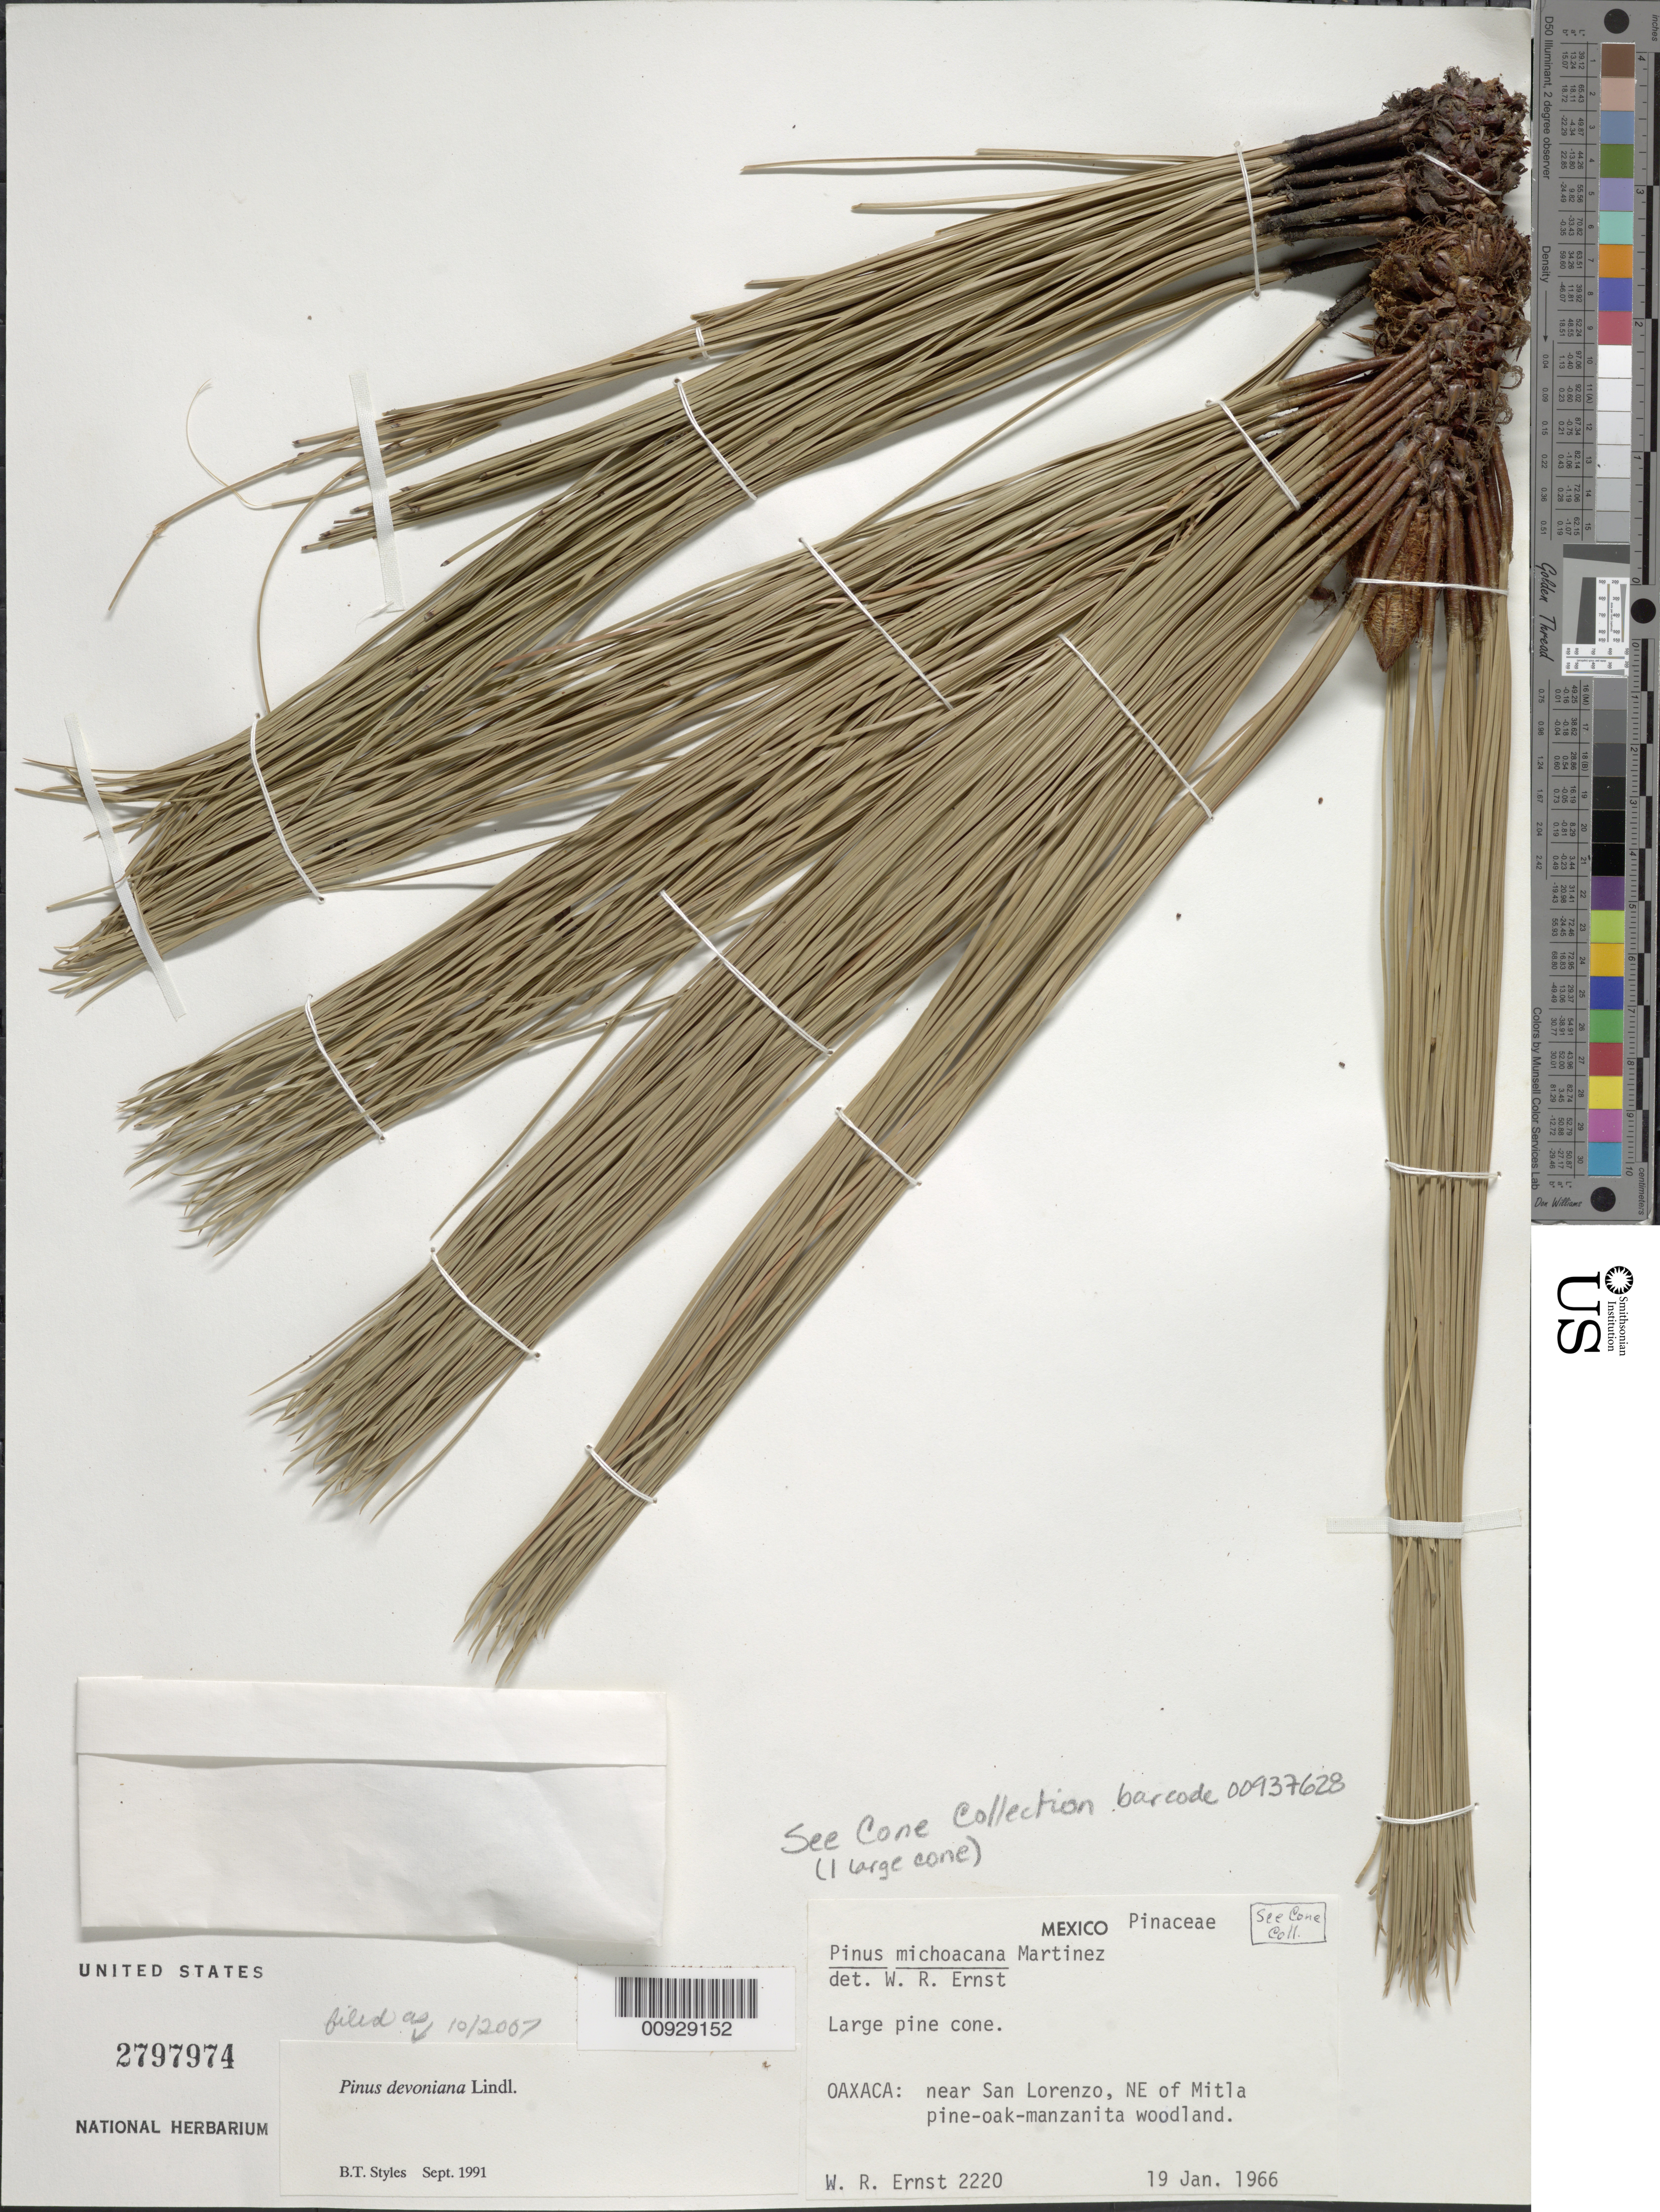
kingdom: Plantae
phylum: Tracheophyta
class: Pinopsida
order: Pinales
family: Pinaceae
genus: Pinus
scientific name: Pinus devoniana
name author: Lindl.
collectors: W. R. Ernst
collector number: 2220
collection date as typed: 19 Jan 1966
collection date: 1966-01-19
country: Mexico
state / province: Oaxaca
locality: Near San Lorenzo, NE of Mitla.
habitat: Pine-oak-manzanita woodland.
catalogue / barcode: US 2797974